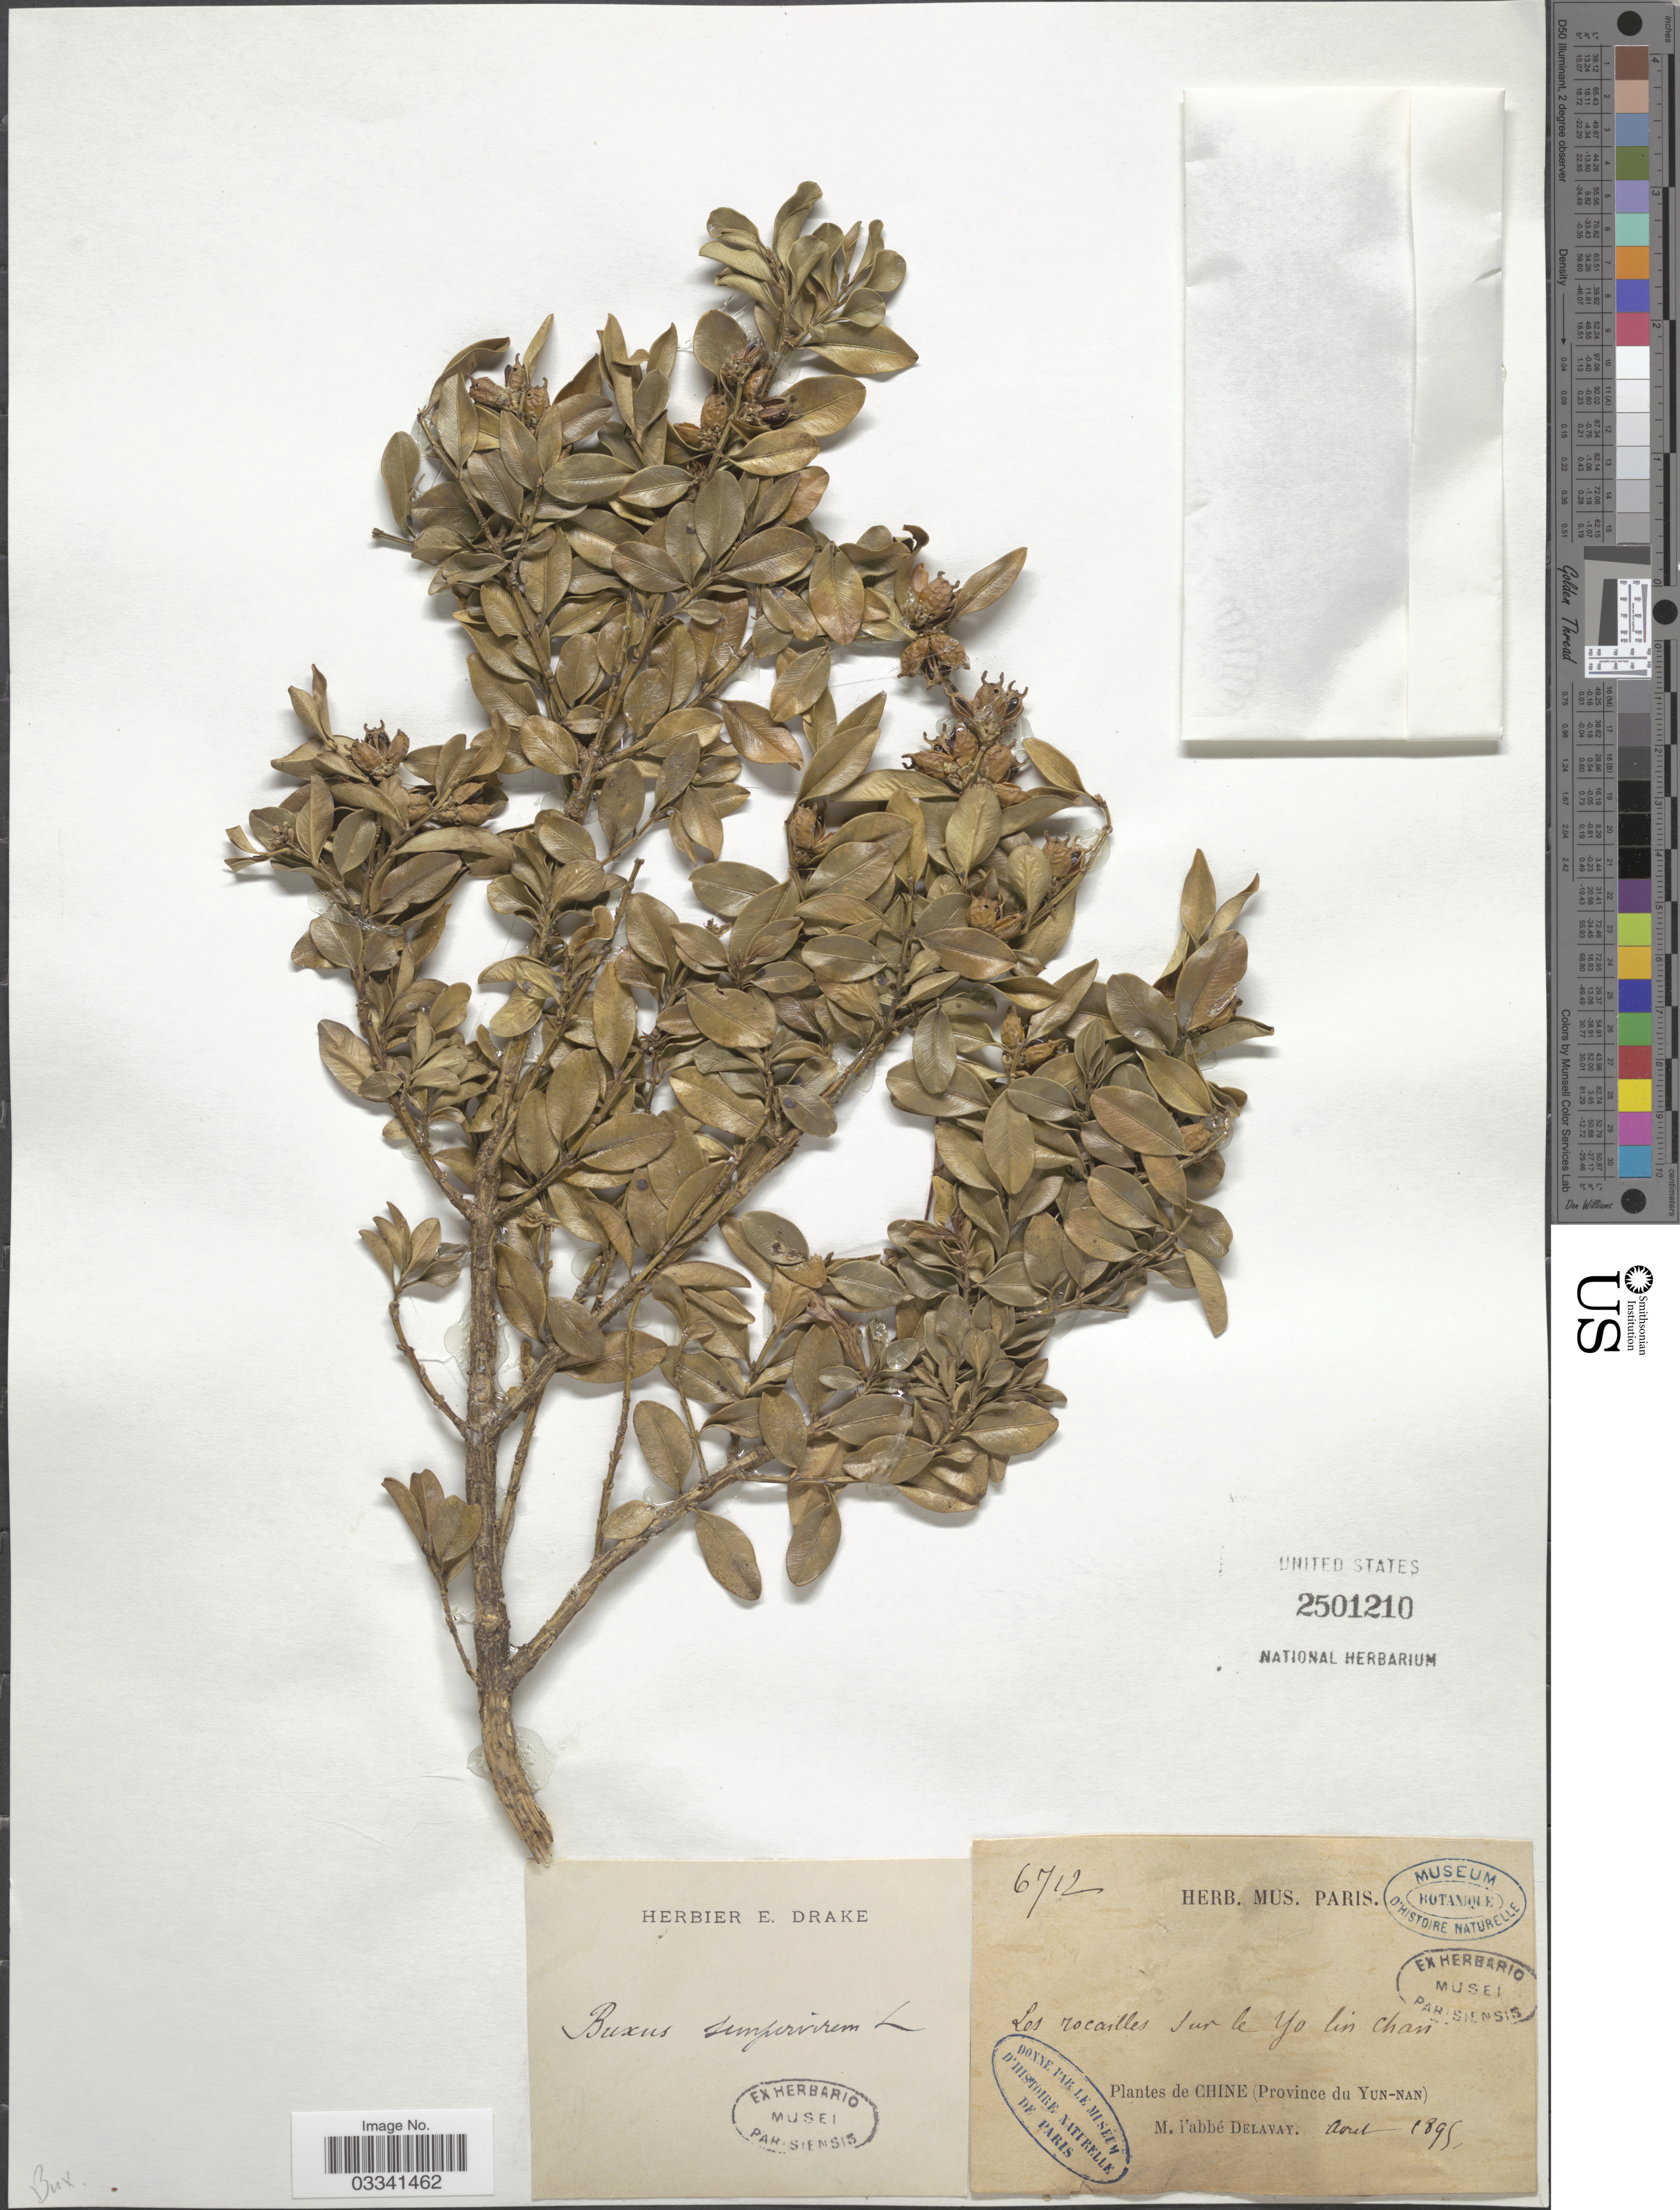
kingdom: Plantae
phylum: Tracheophyta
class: Magnoliopsida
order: Buxales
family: Buxaceae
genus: Buxus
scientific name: Buxus sempervirens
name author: L.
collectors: P. Delavay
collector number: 6712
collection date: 1895-08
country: China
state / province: Yunnan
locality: Sur le Yo lin chan.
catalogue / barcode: US 2501210